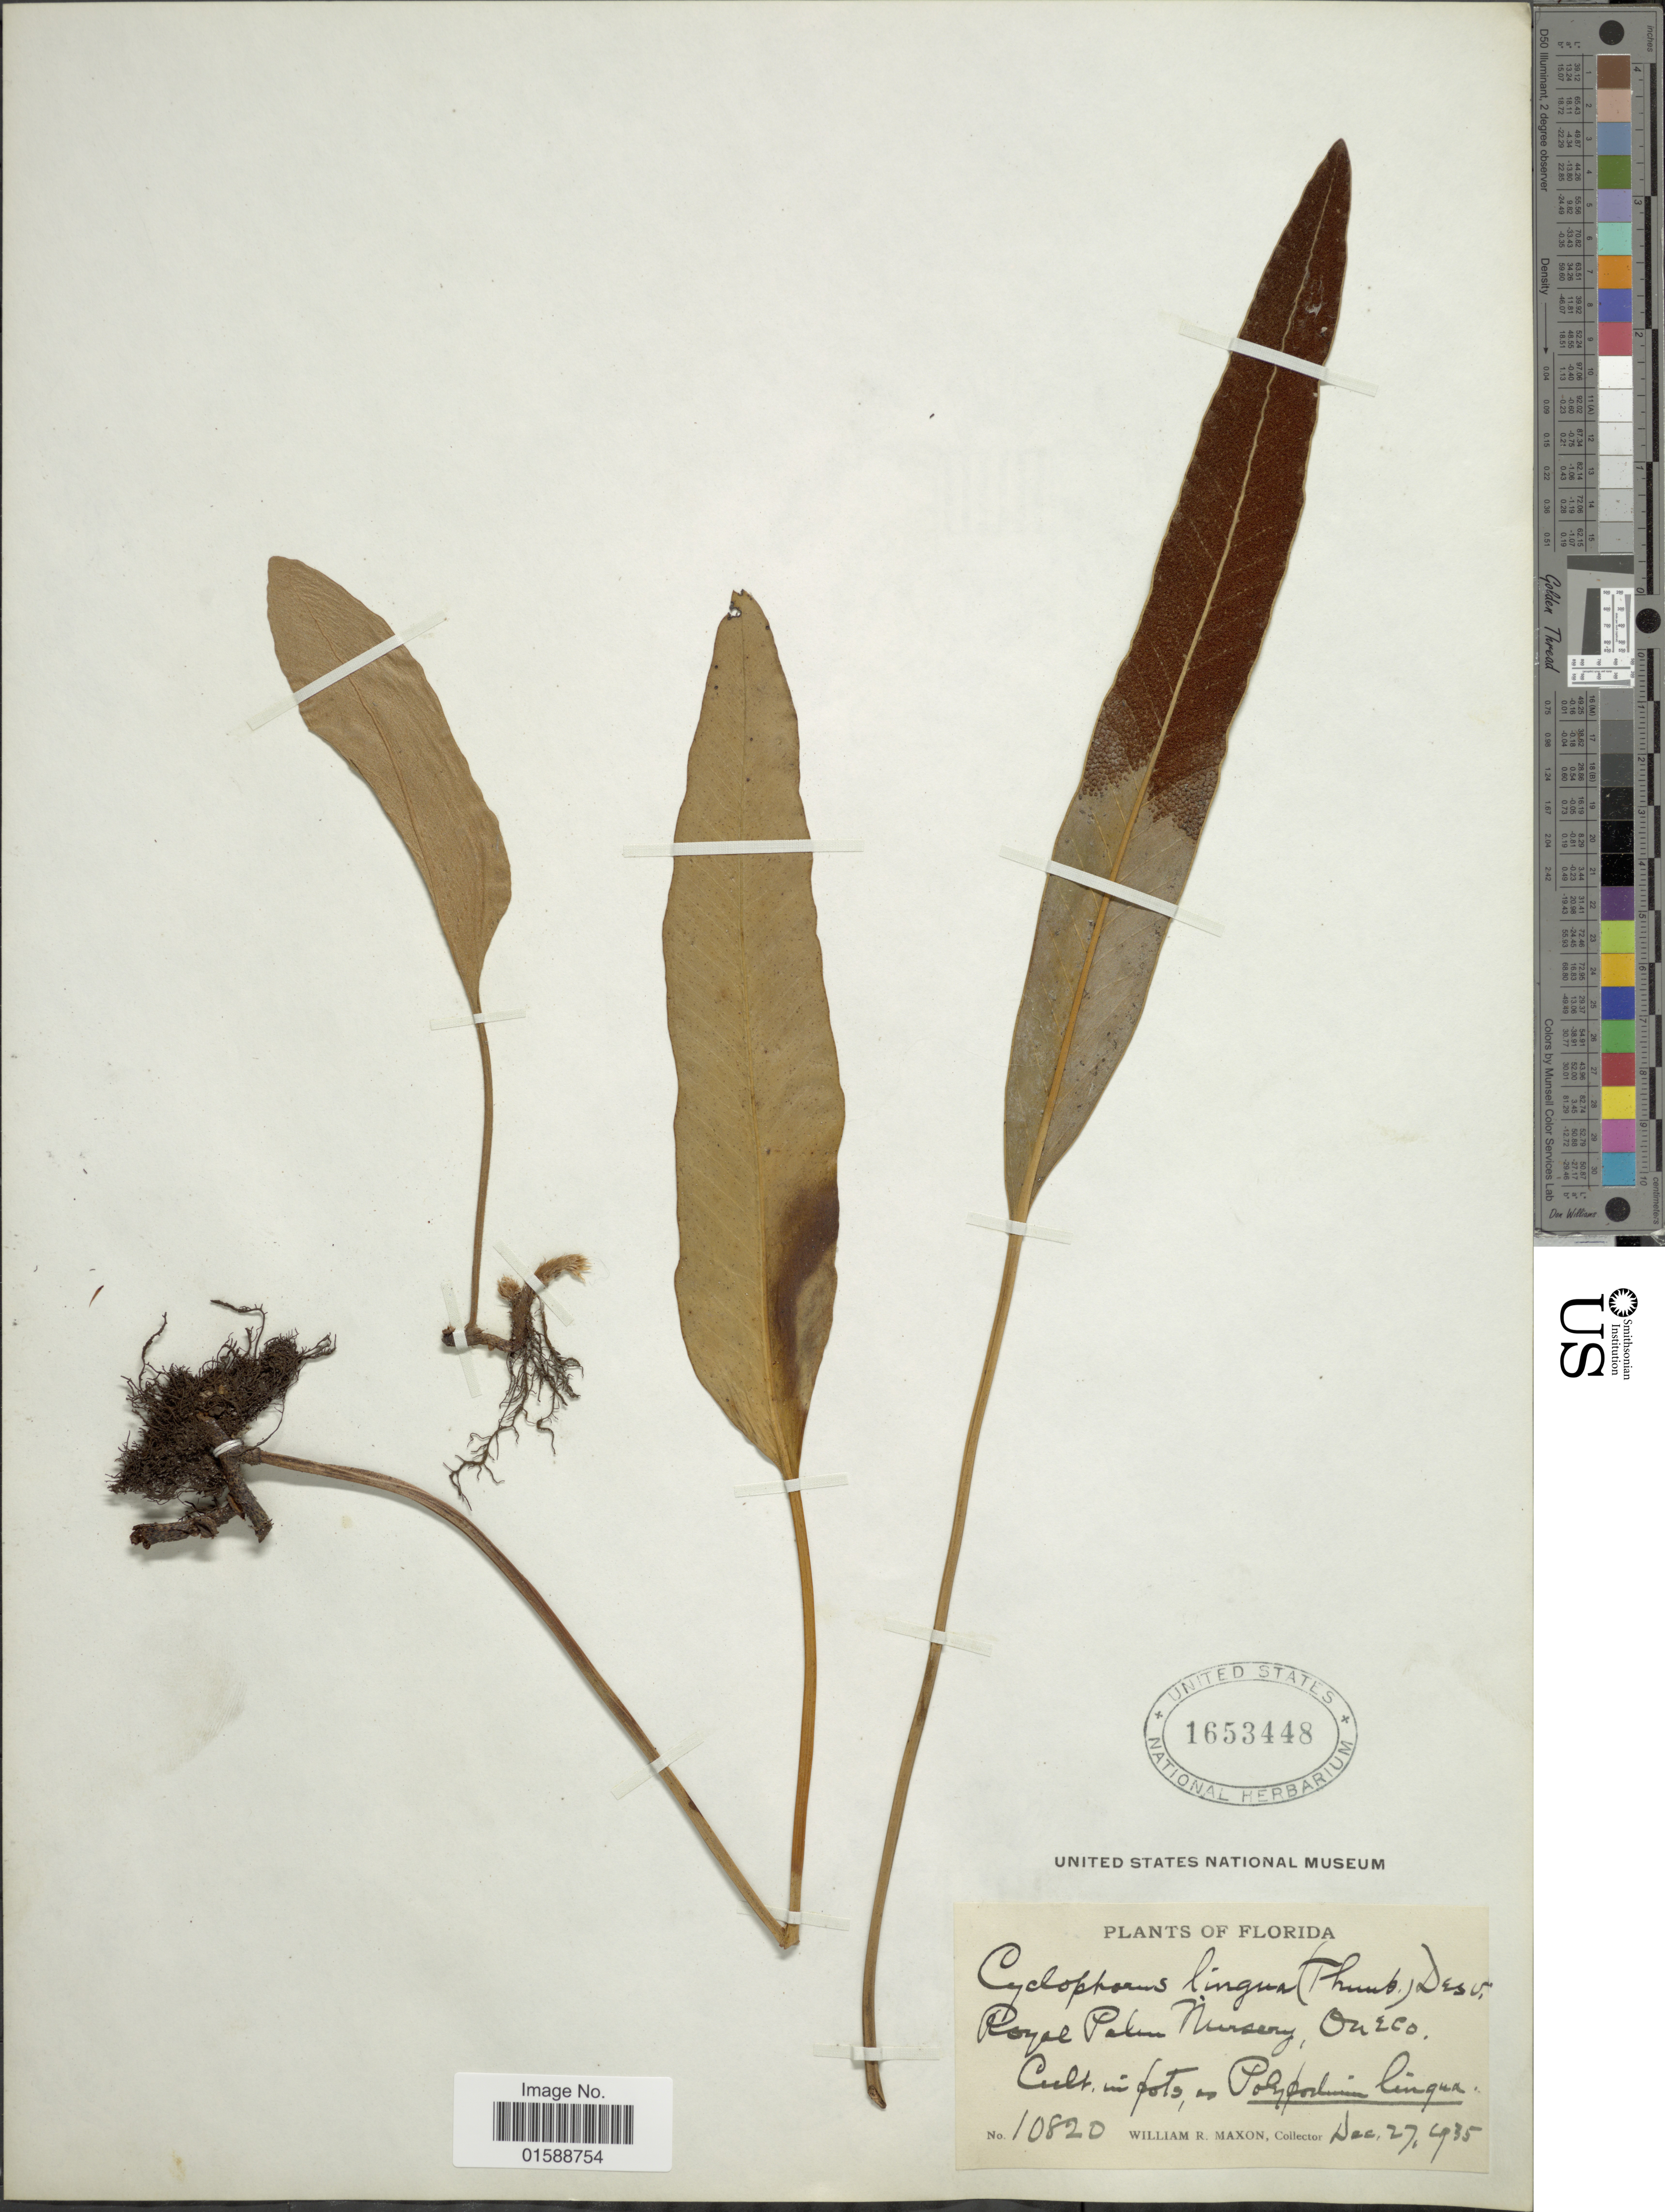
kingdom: Plantae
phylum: Tracheophyta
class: Polypodiopsida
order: Polypodiales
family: Polypodiaceae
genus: Pyrrosia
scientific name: Pyrrosia lingua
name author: (Thurb.) Farw.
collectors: W. R. Maxon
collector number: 10820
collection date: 1935-12-27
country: United States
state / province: Florida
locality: Royal Paten Nursery, Oneco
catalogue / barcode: US 1653448